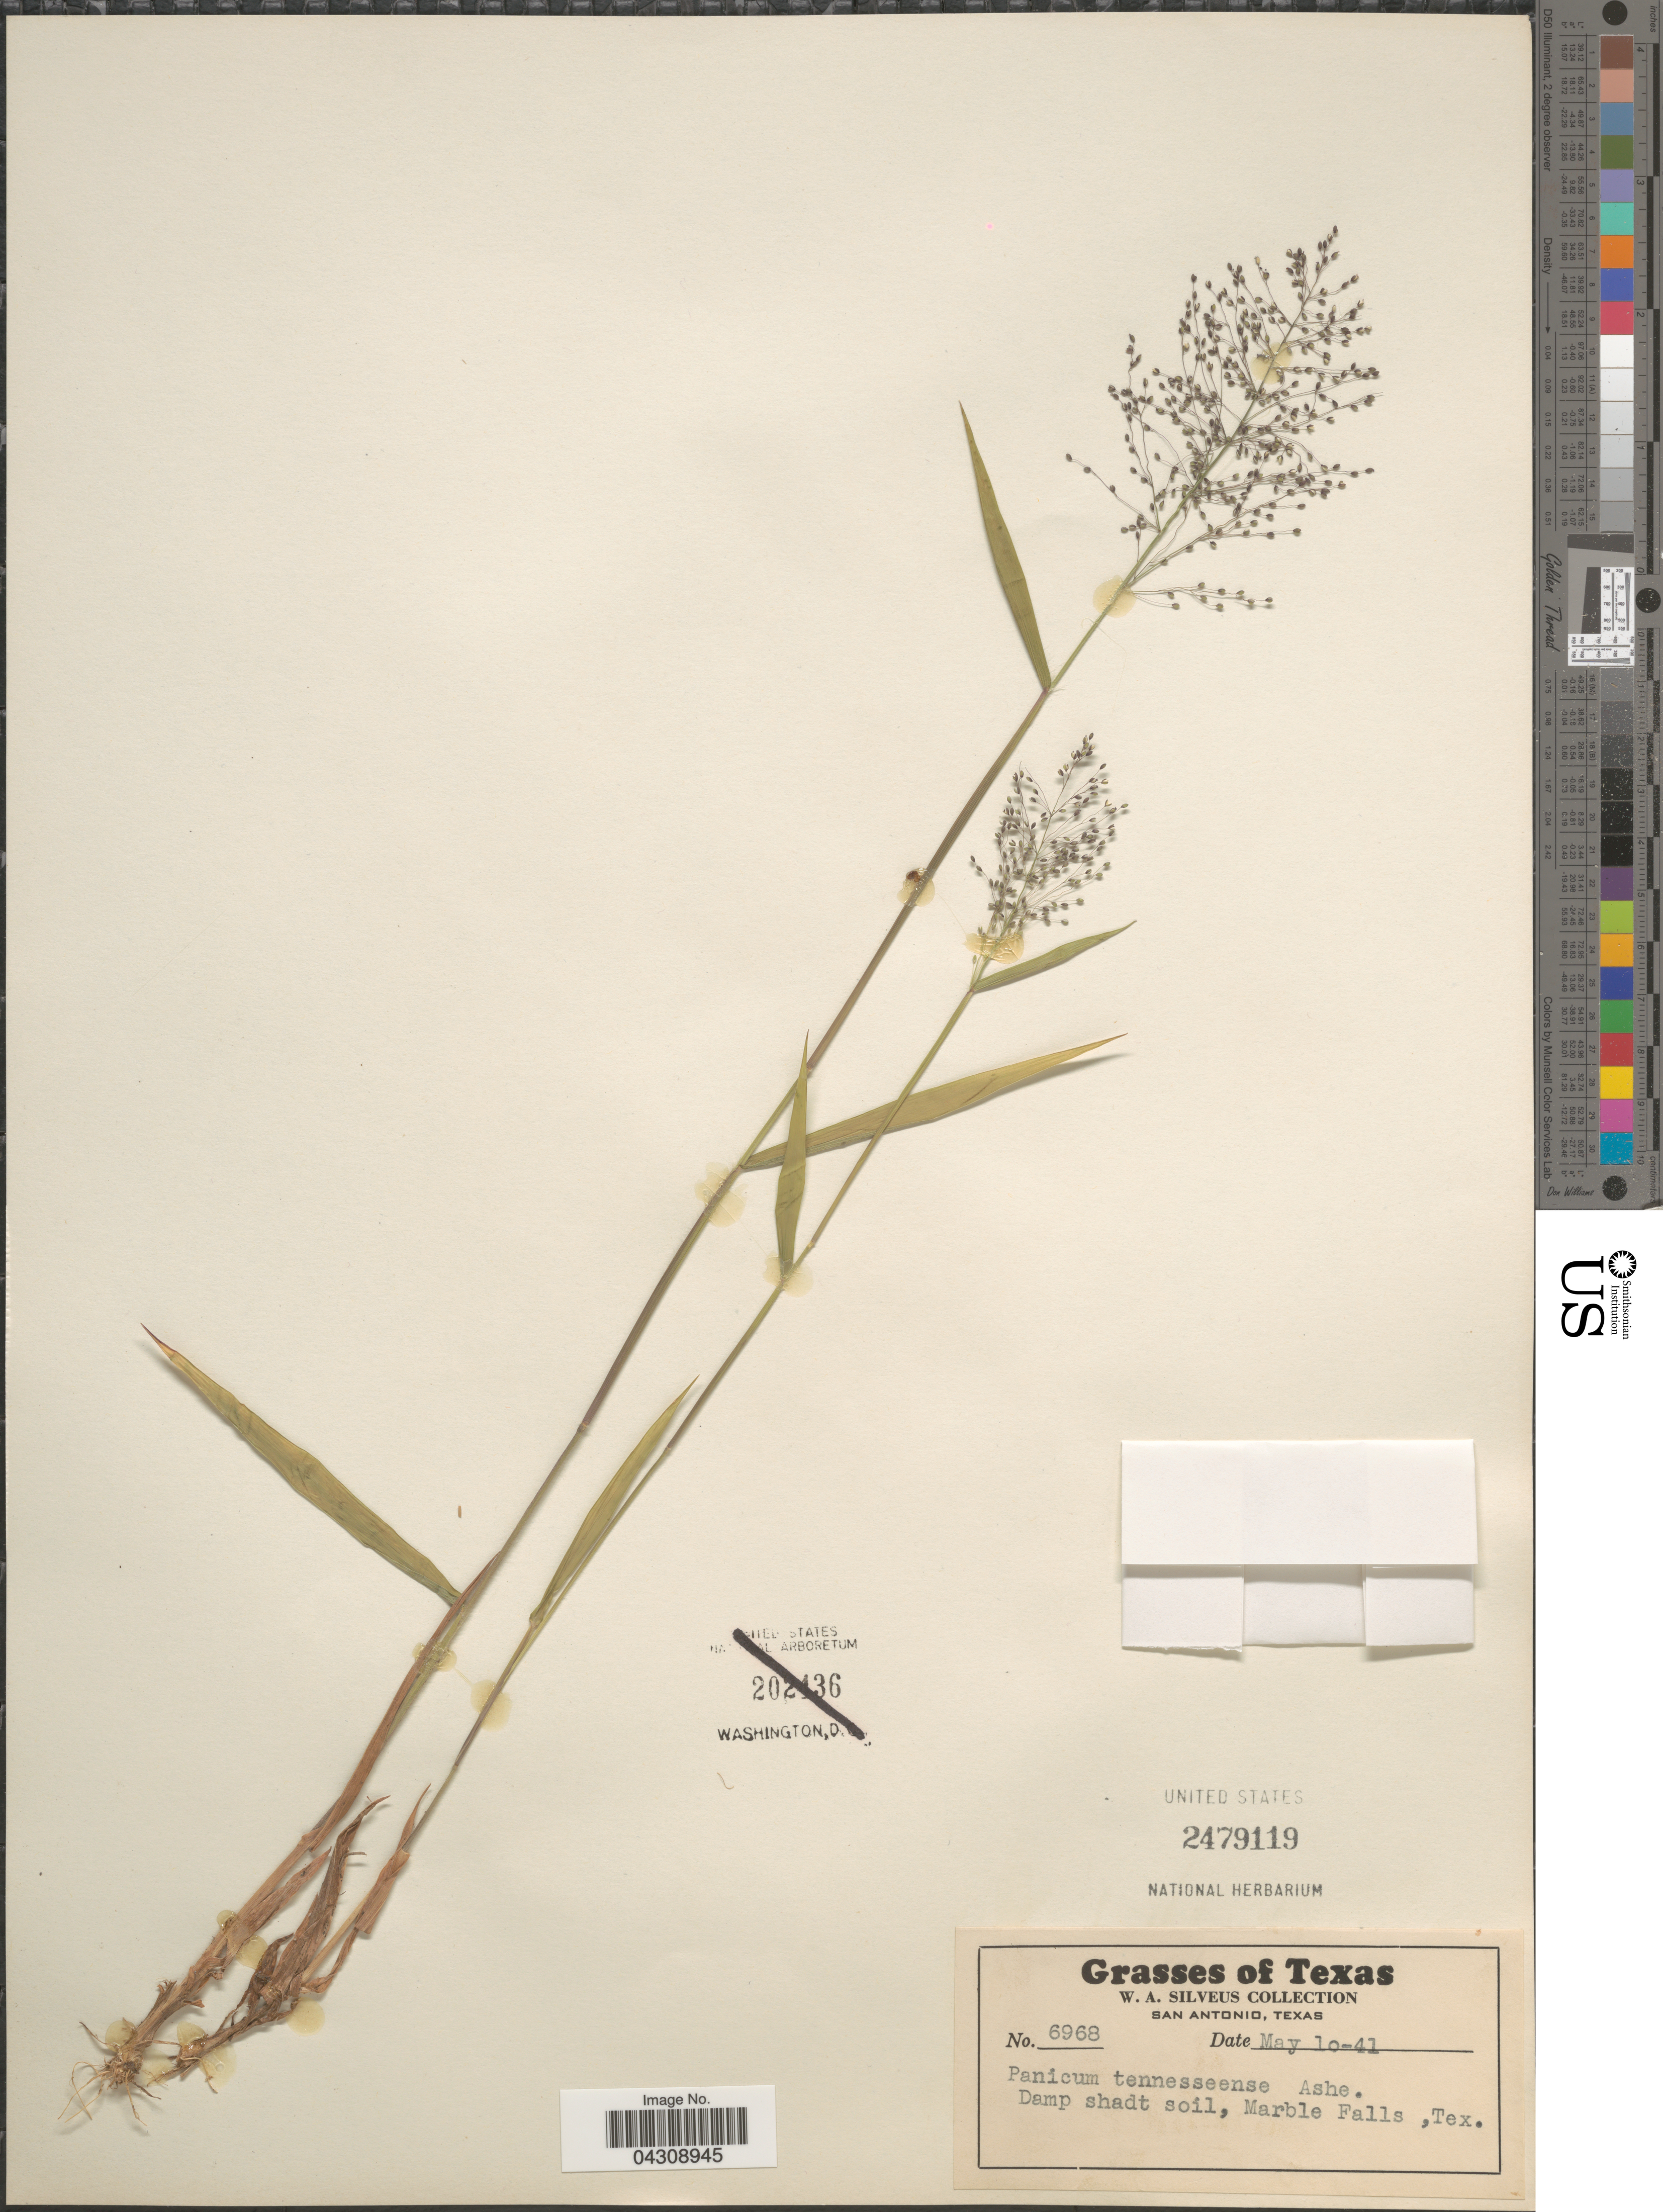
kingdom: Plantae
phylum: Tracheophyta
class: Liliopsida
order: Poales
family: Poaceae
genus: Dichanthelium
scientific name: Dichanthelium acuminatum var. acuminatum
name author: (Sw.) Gould & C.A. Clark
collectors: W. Silveus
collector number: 6968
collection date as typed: Transcribed d/m/y: 10/5/41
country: United States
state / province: Texas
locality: Damp shadt soil, Marble Falls.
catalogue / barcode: US 2479119